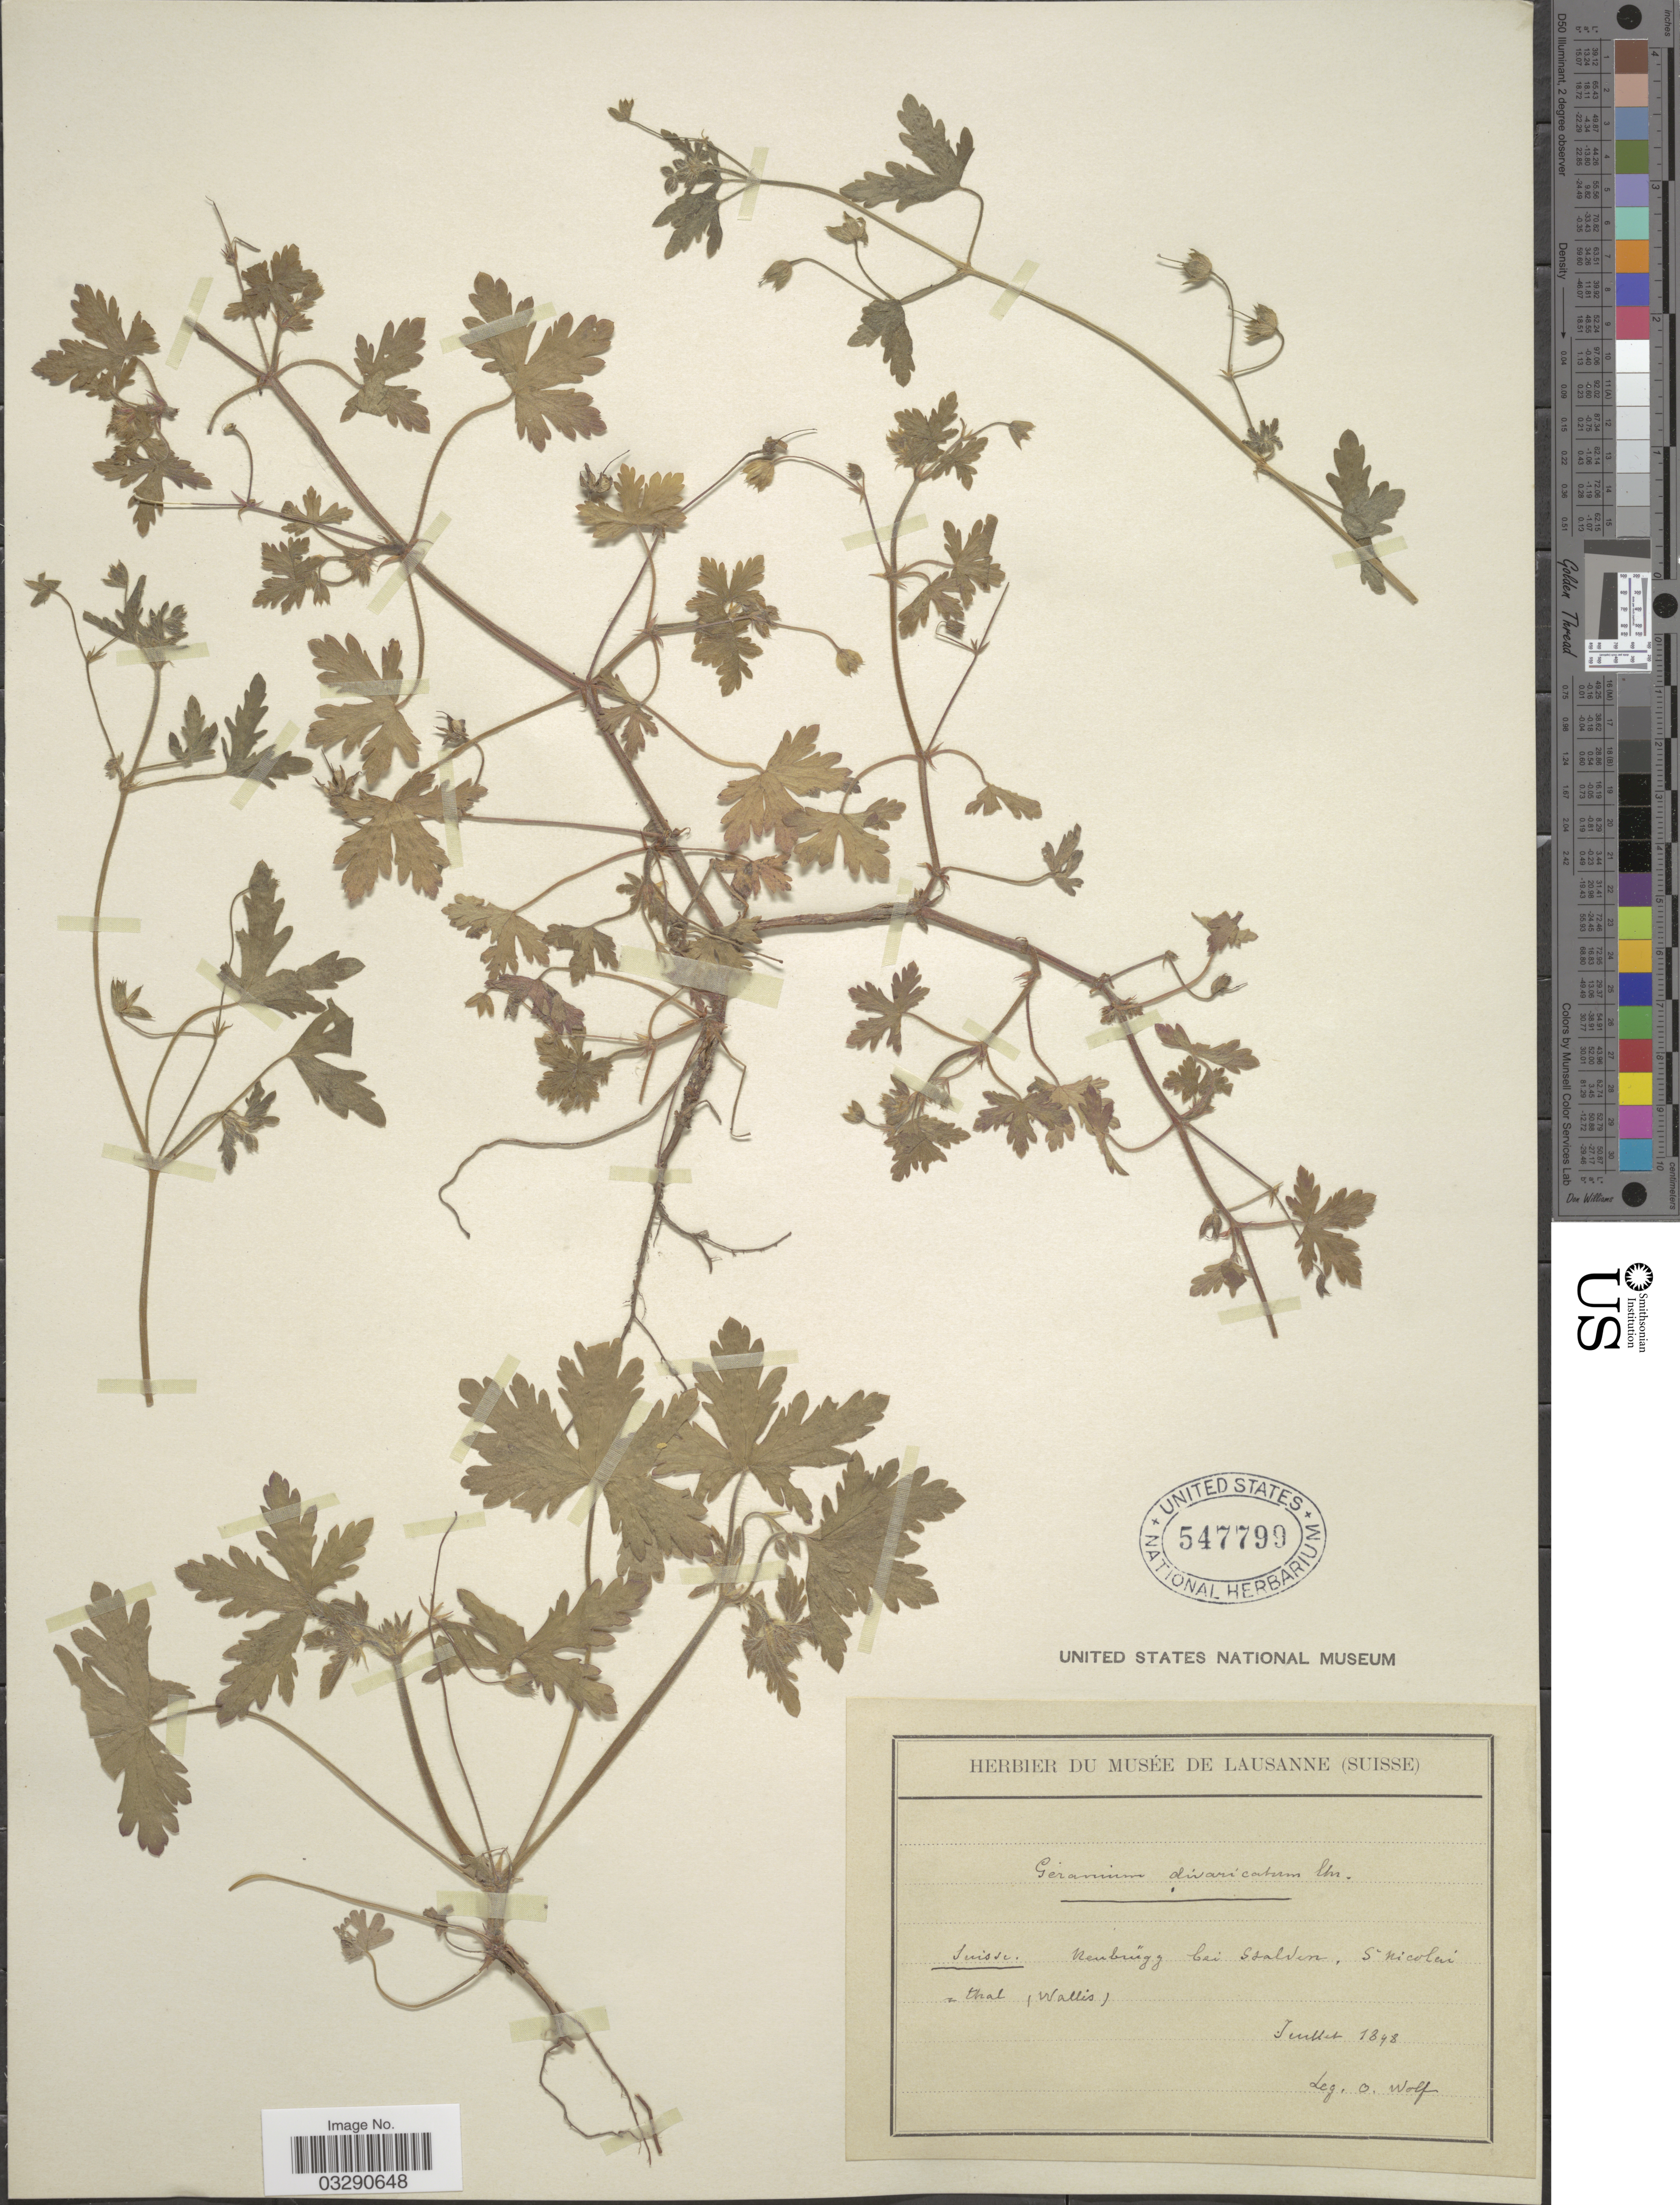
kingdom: Plantae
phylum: Tracheophyta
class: Magnoliopsida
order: Geraniales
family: Geraniaceae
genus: Geranium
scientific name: Geranium divaricatum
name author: Ehrh.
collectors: O. Wolf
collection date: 1898-07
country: Switzerland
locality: Suisse. Neubrügg bei Staldon, S. Nicolas thal (Wallis).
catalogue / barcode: US 547799